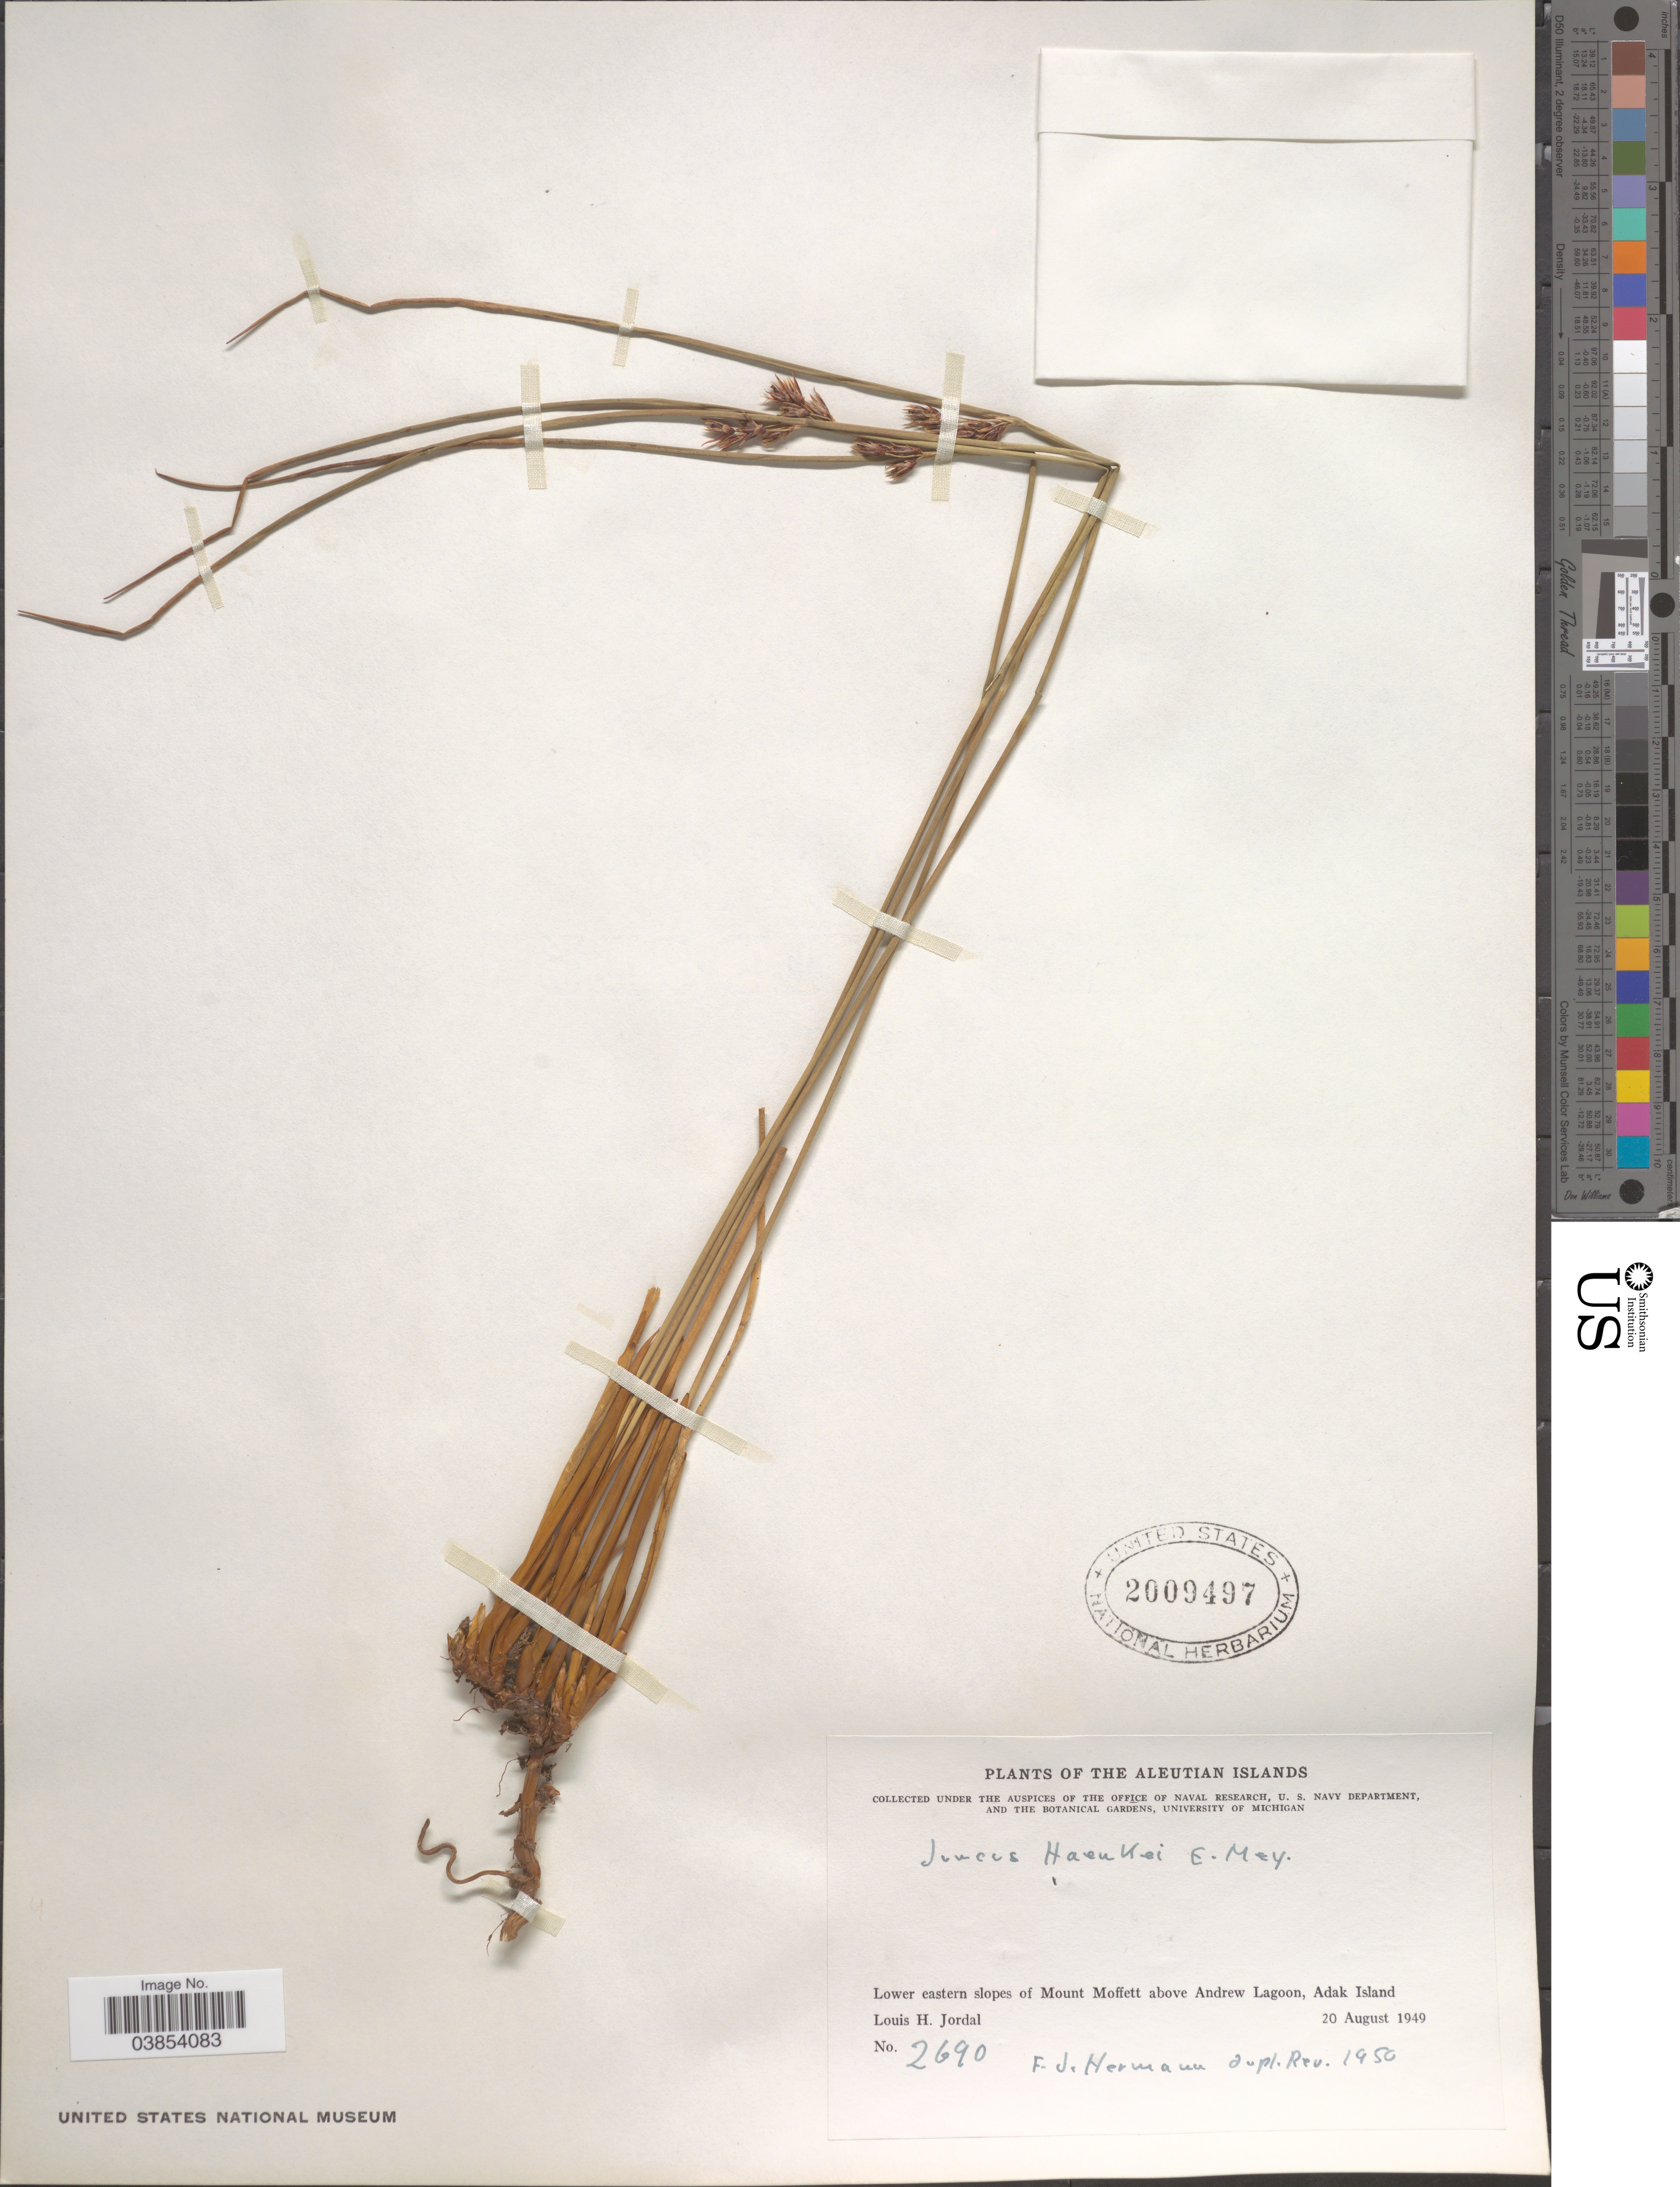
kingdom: Plantae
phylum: Tracheophyta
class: Liliopsida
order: Poales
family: Juncaceae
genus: Juncus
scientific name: Juncus haenkei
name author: E. Mey.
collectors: L. Jordal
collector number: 2690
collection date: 1949-08-20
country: United States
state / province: Alaska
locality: The Aleutian Islands. Lower eastern slopes of Mount Moffet above Andrew Lagoon, Adak Island.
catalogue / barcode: US 2009497